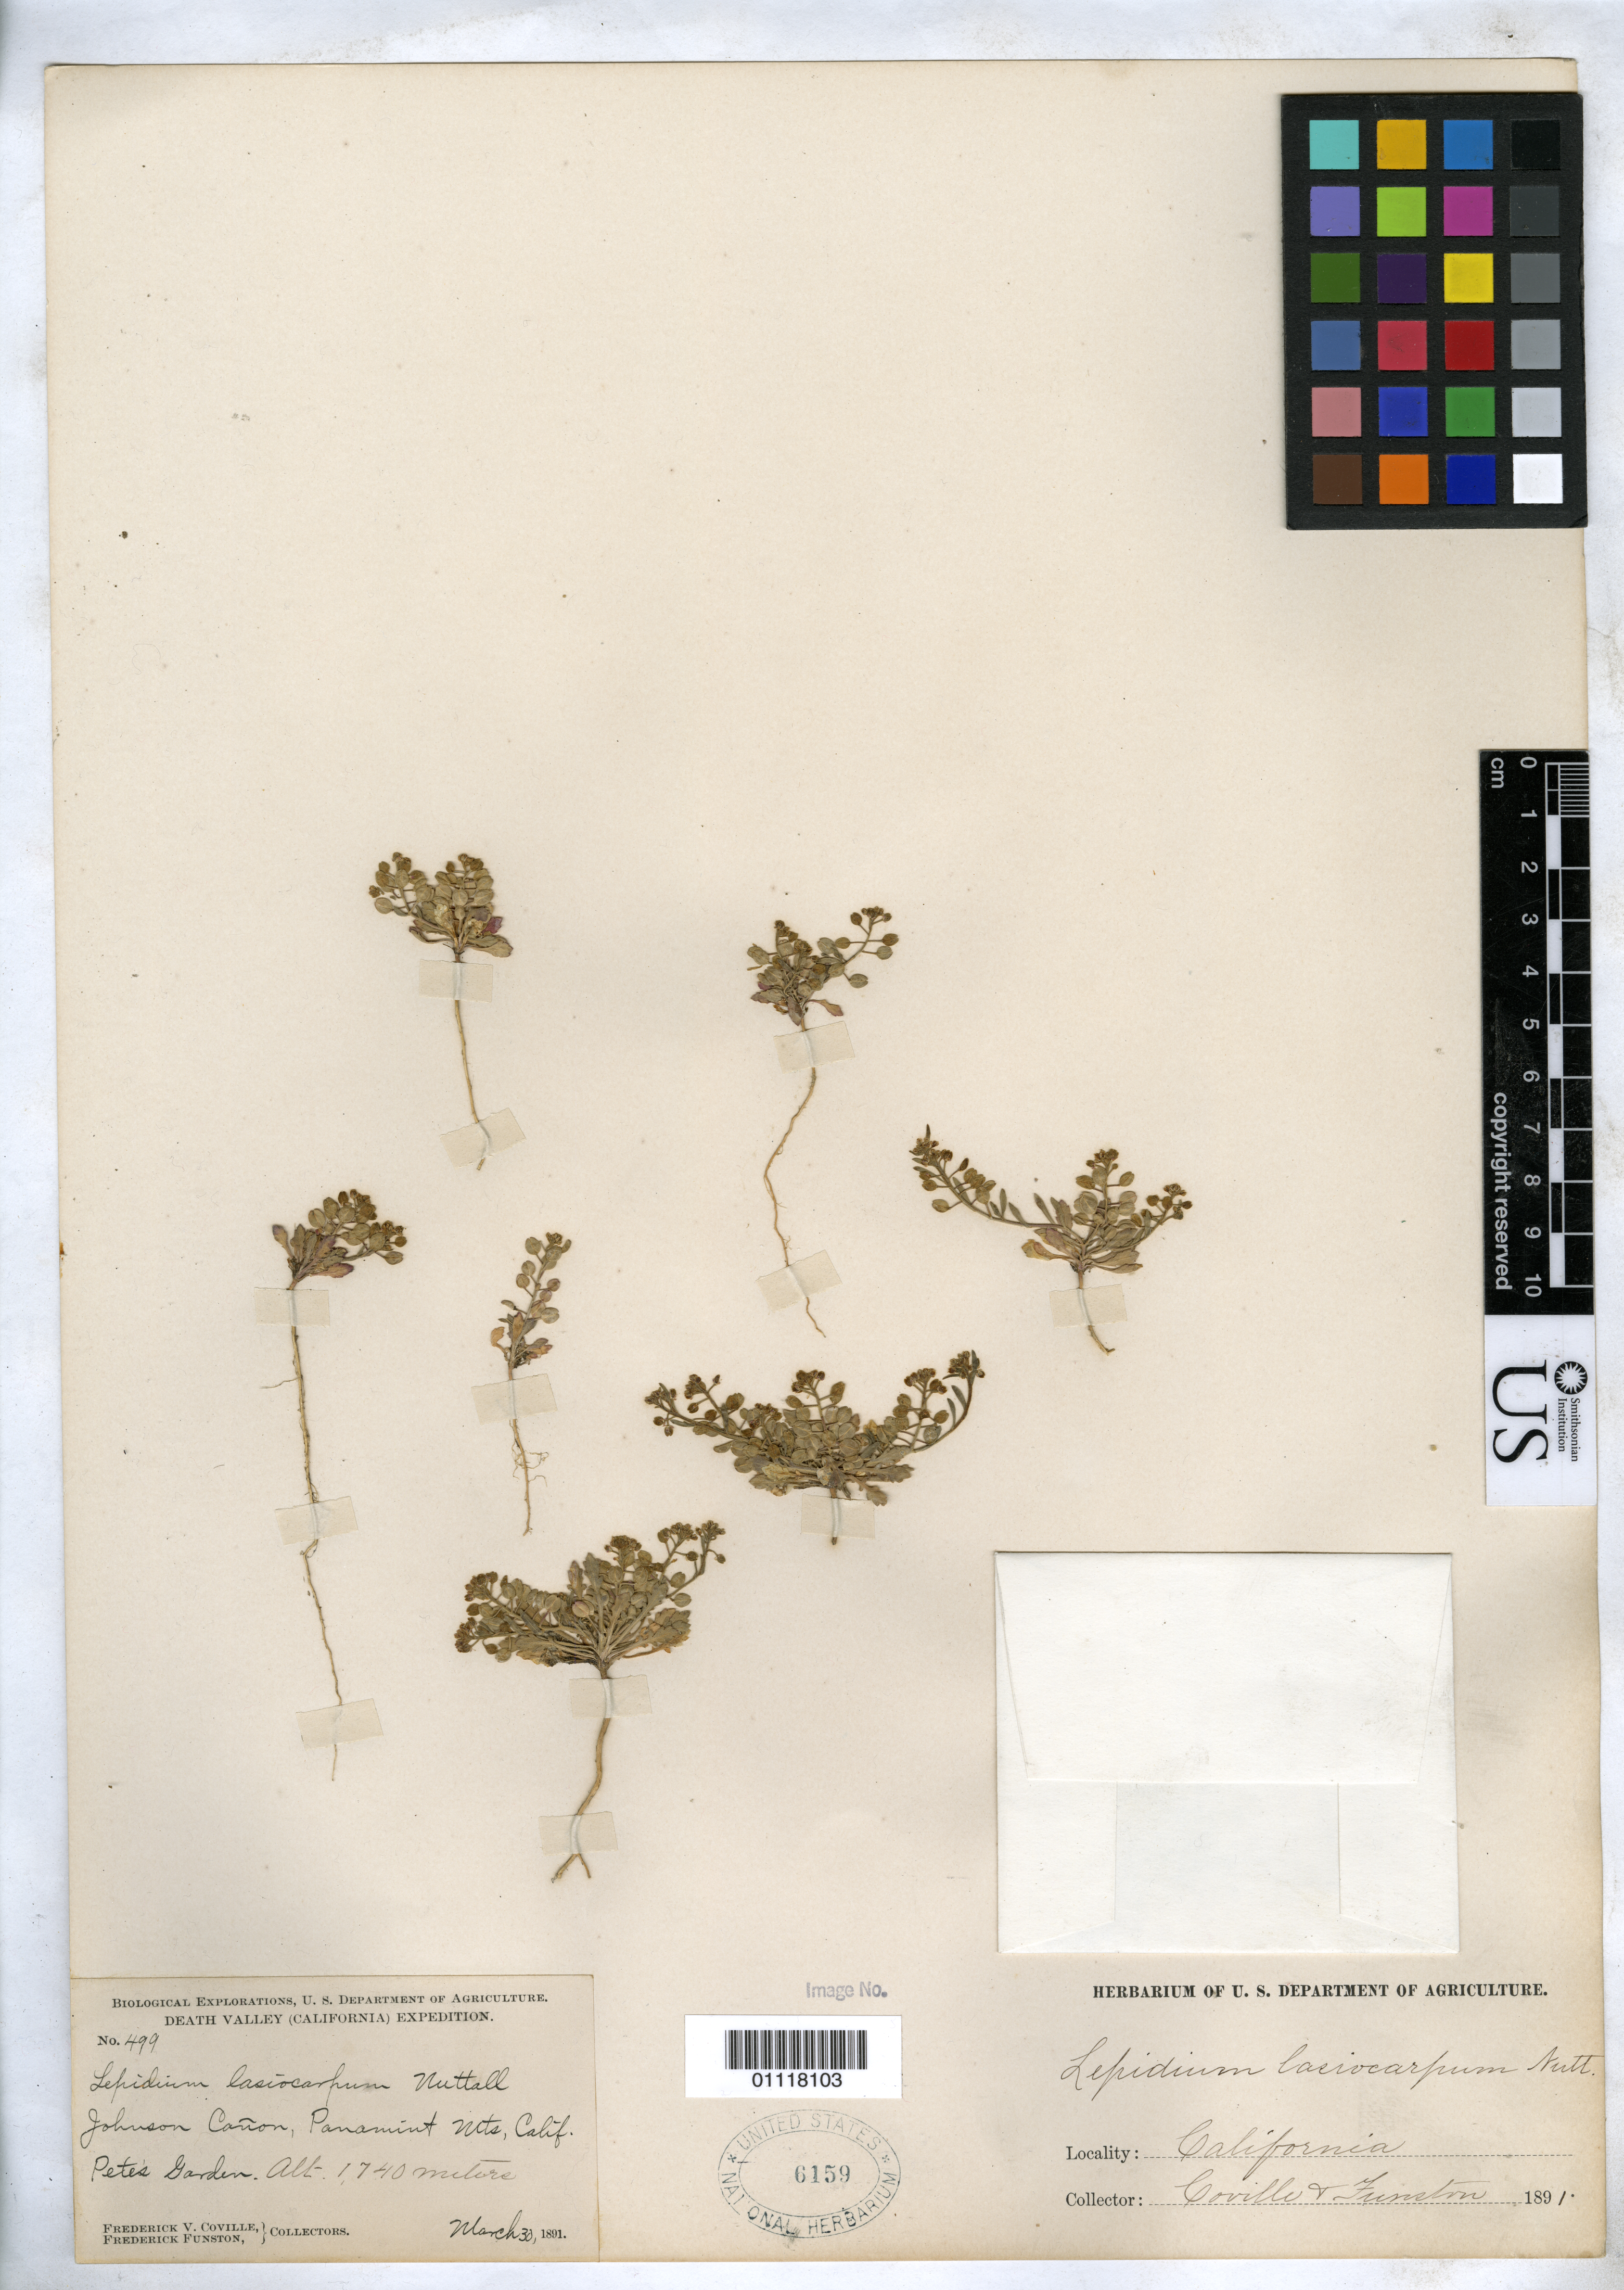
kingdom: Plantae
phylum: Tracheophyta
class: Magnoliopsida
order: Brassicales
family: Brassicaceae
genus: Lepidium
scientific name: Lepidium lasiocarpum var. lasiocarpum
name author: Nutt.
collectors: F. V. Coville & F. Funston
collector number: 499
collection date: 1891-03-30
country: United States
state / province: California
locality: Johnson Canyon, Panamint Mts, Peter's Garden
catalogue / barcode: US 6159